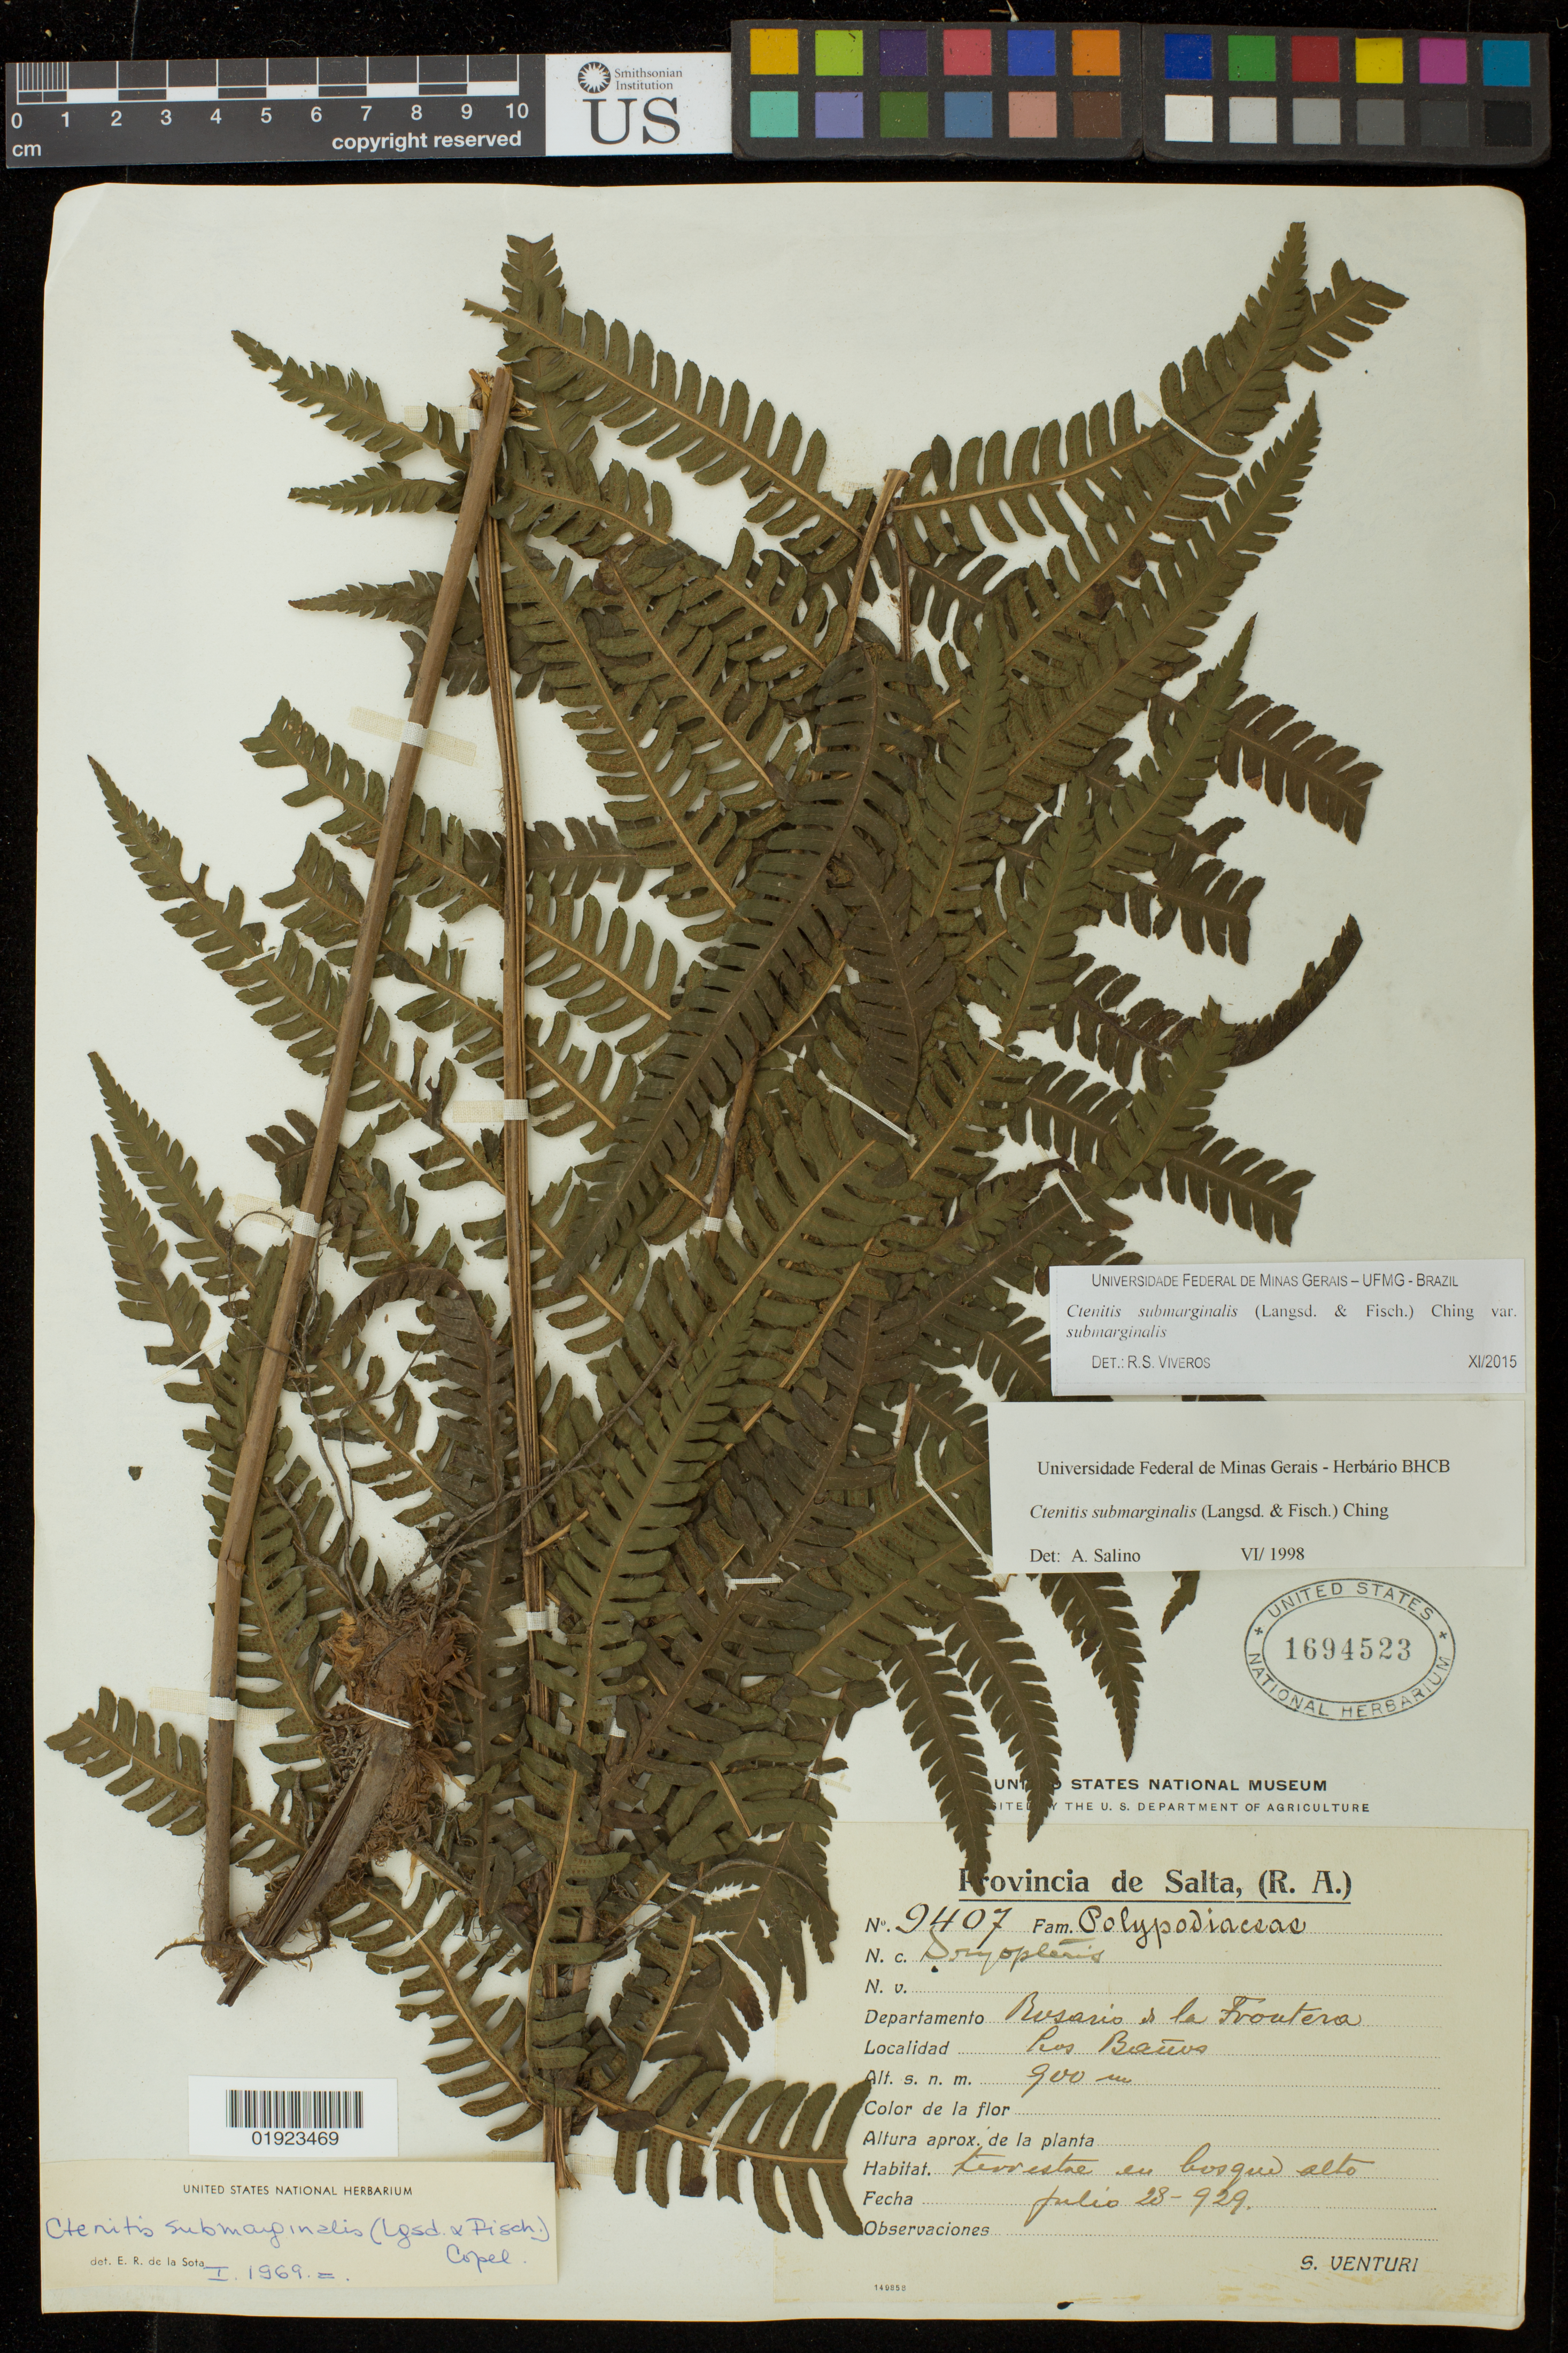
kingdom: Plantae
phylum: Tracheophyta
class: Polypodiopsida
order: Polypodiales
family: Dryopteridaceae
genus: Ctenitis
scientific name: Ctenitis submarginalis var. submarginalis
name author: (Langsd. & Fisch.) Ching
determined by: Viveros, R. S.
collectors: S. Venturi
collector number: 9407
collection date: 1929-07-28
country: Argentina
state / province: Salta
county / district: Rosario de La Frontera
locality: Rios Banos.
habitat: Bosque alto.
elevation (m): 900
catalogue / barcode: US 1694523